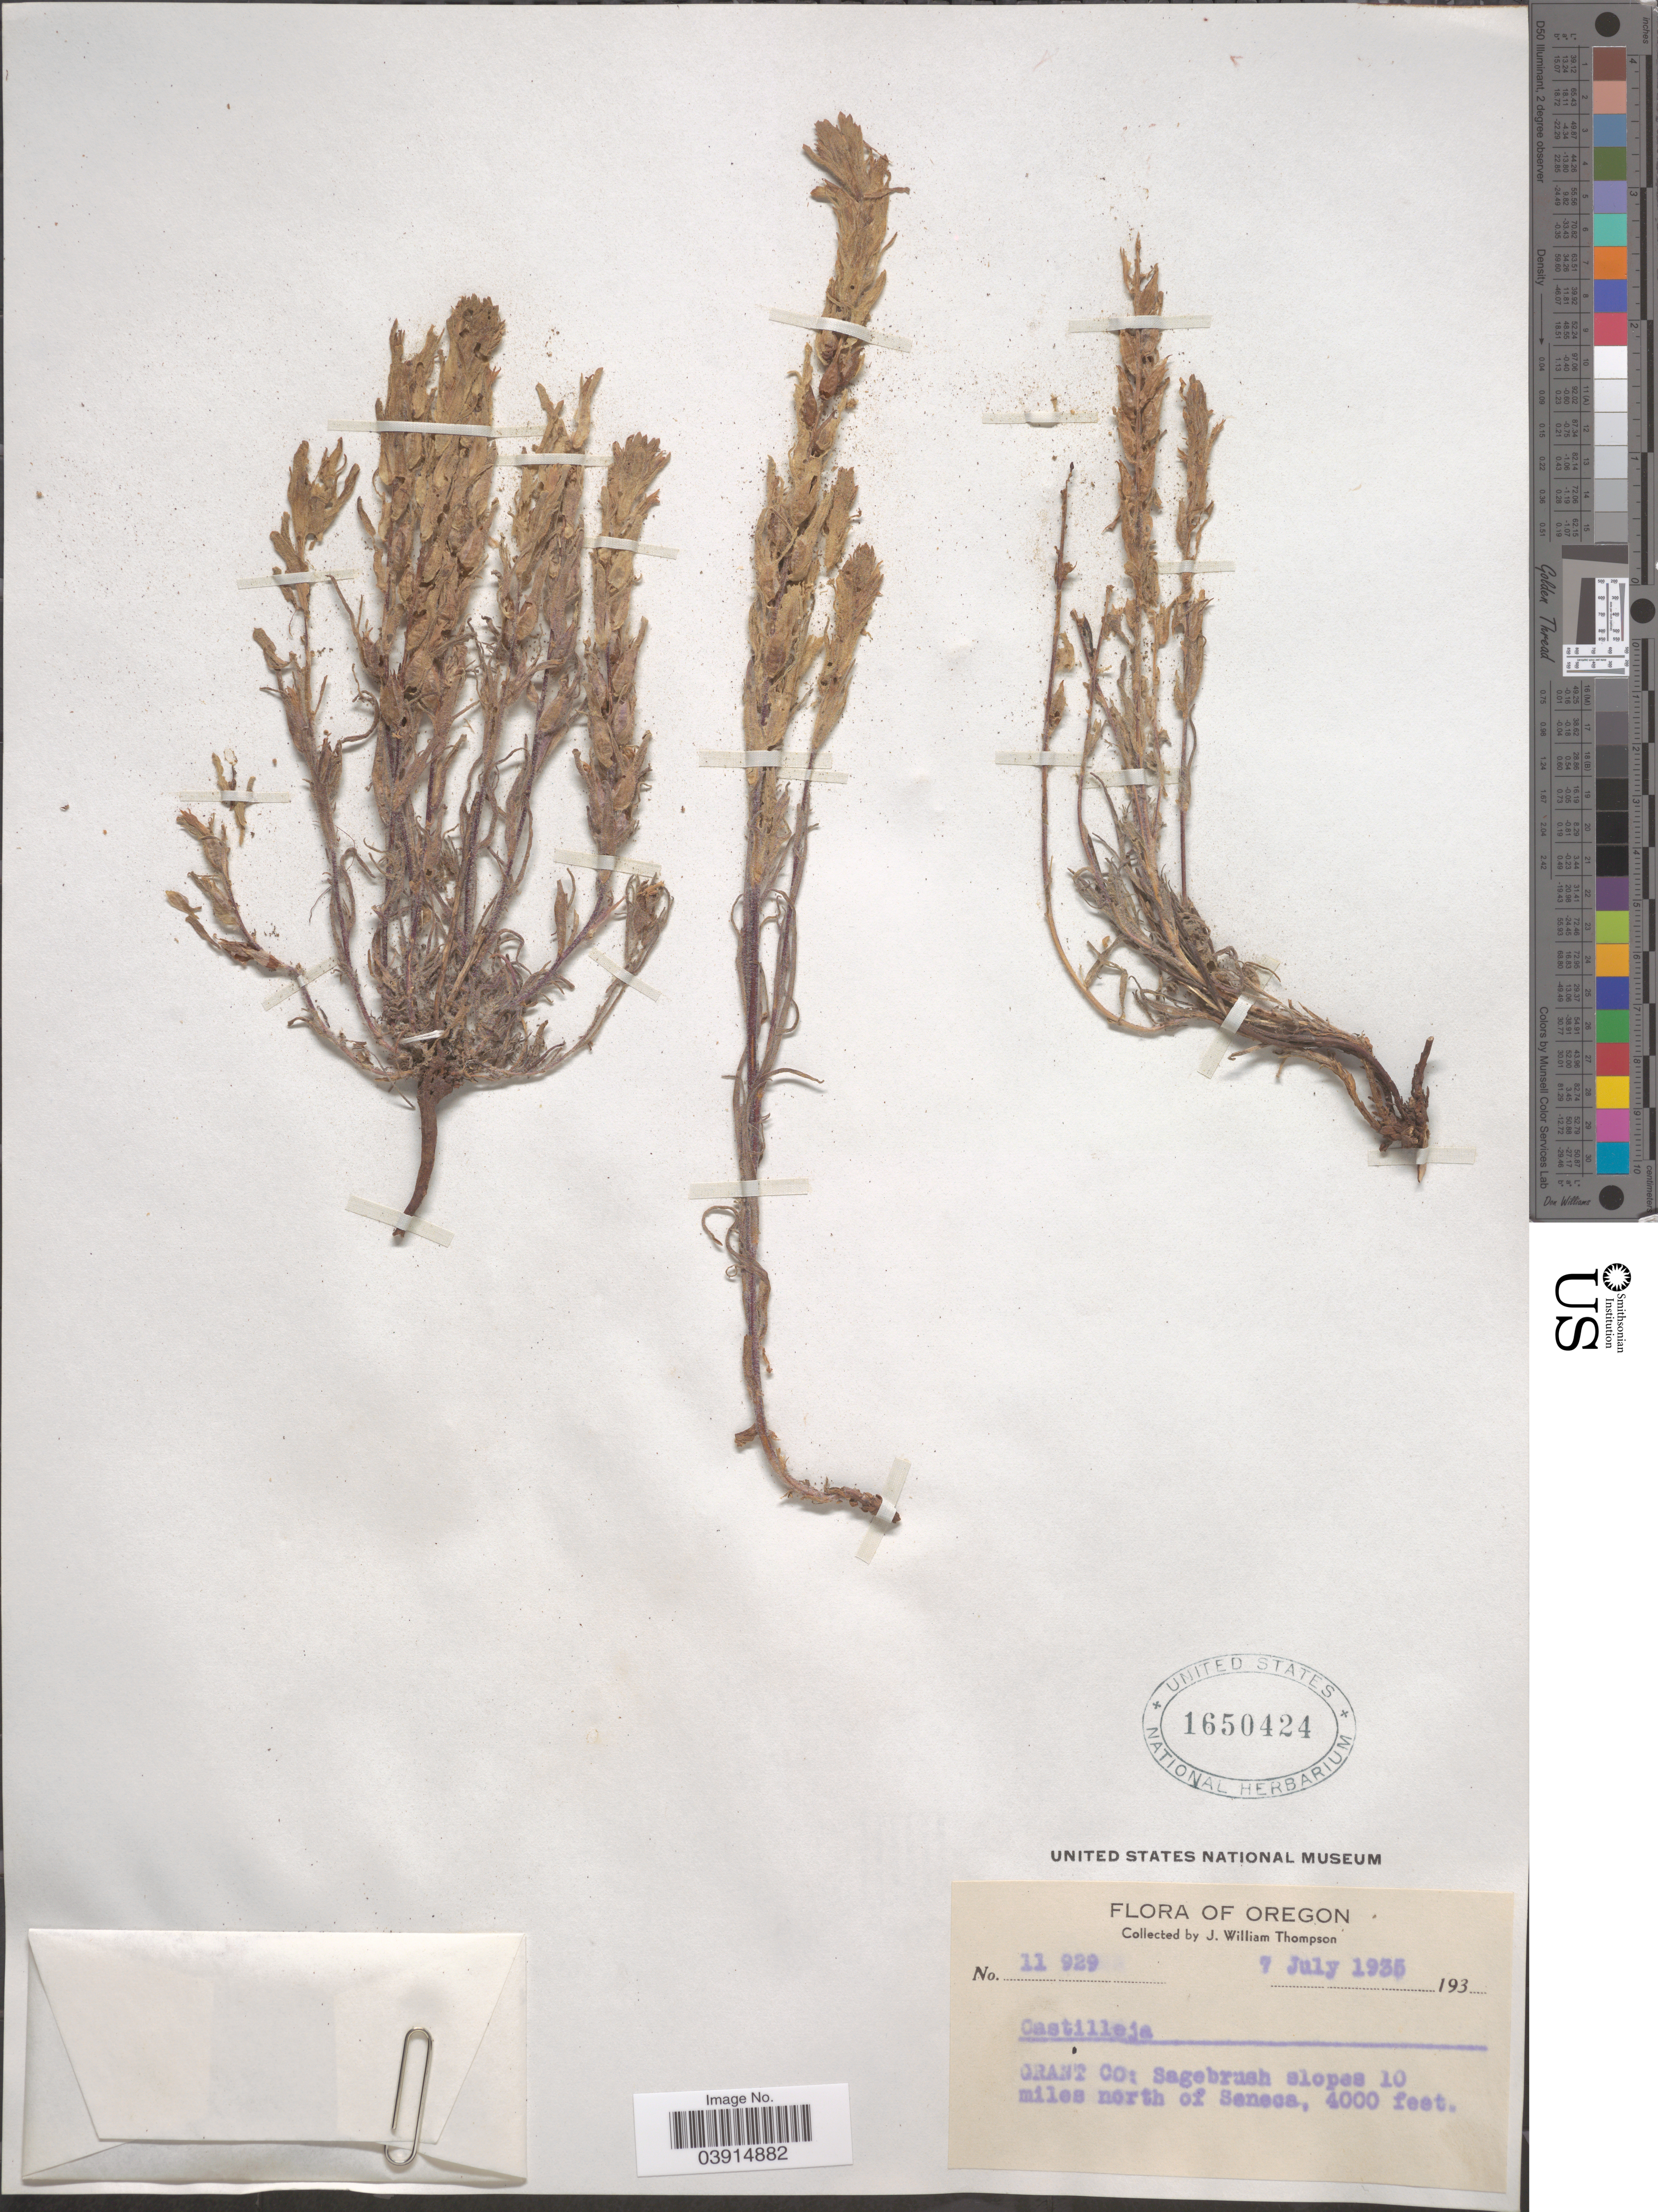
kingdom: Plantae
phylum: Tracheophyta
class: Magnoliopsida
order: Lamiales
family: Orobanchaceae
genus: Castilleja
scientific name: Castilleja sp.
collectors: J. W. Thompson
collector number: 11929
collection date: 1935-07-07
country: United States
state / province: Oregon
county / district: Grant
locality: Grant Co: Sagebrush slopes 10 miles north of Seneca.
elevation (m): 1219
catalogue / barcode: US 1650424